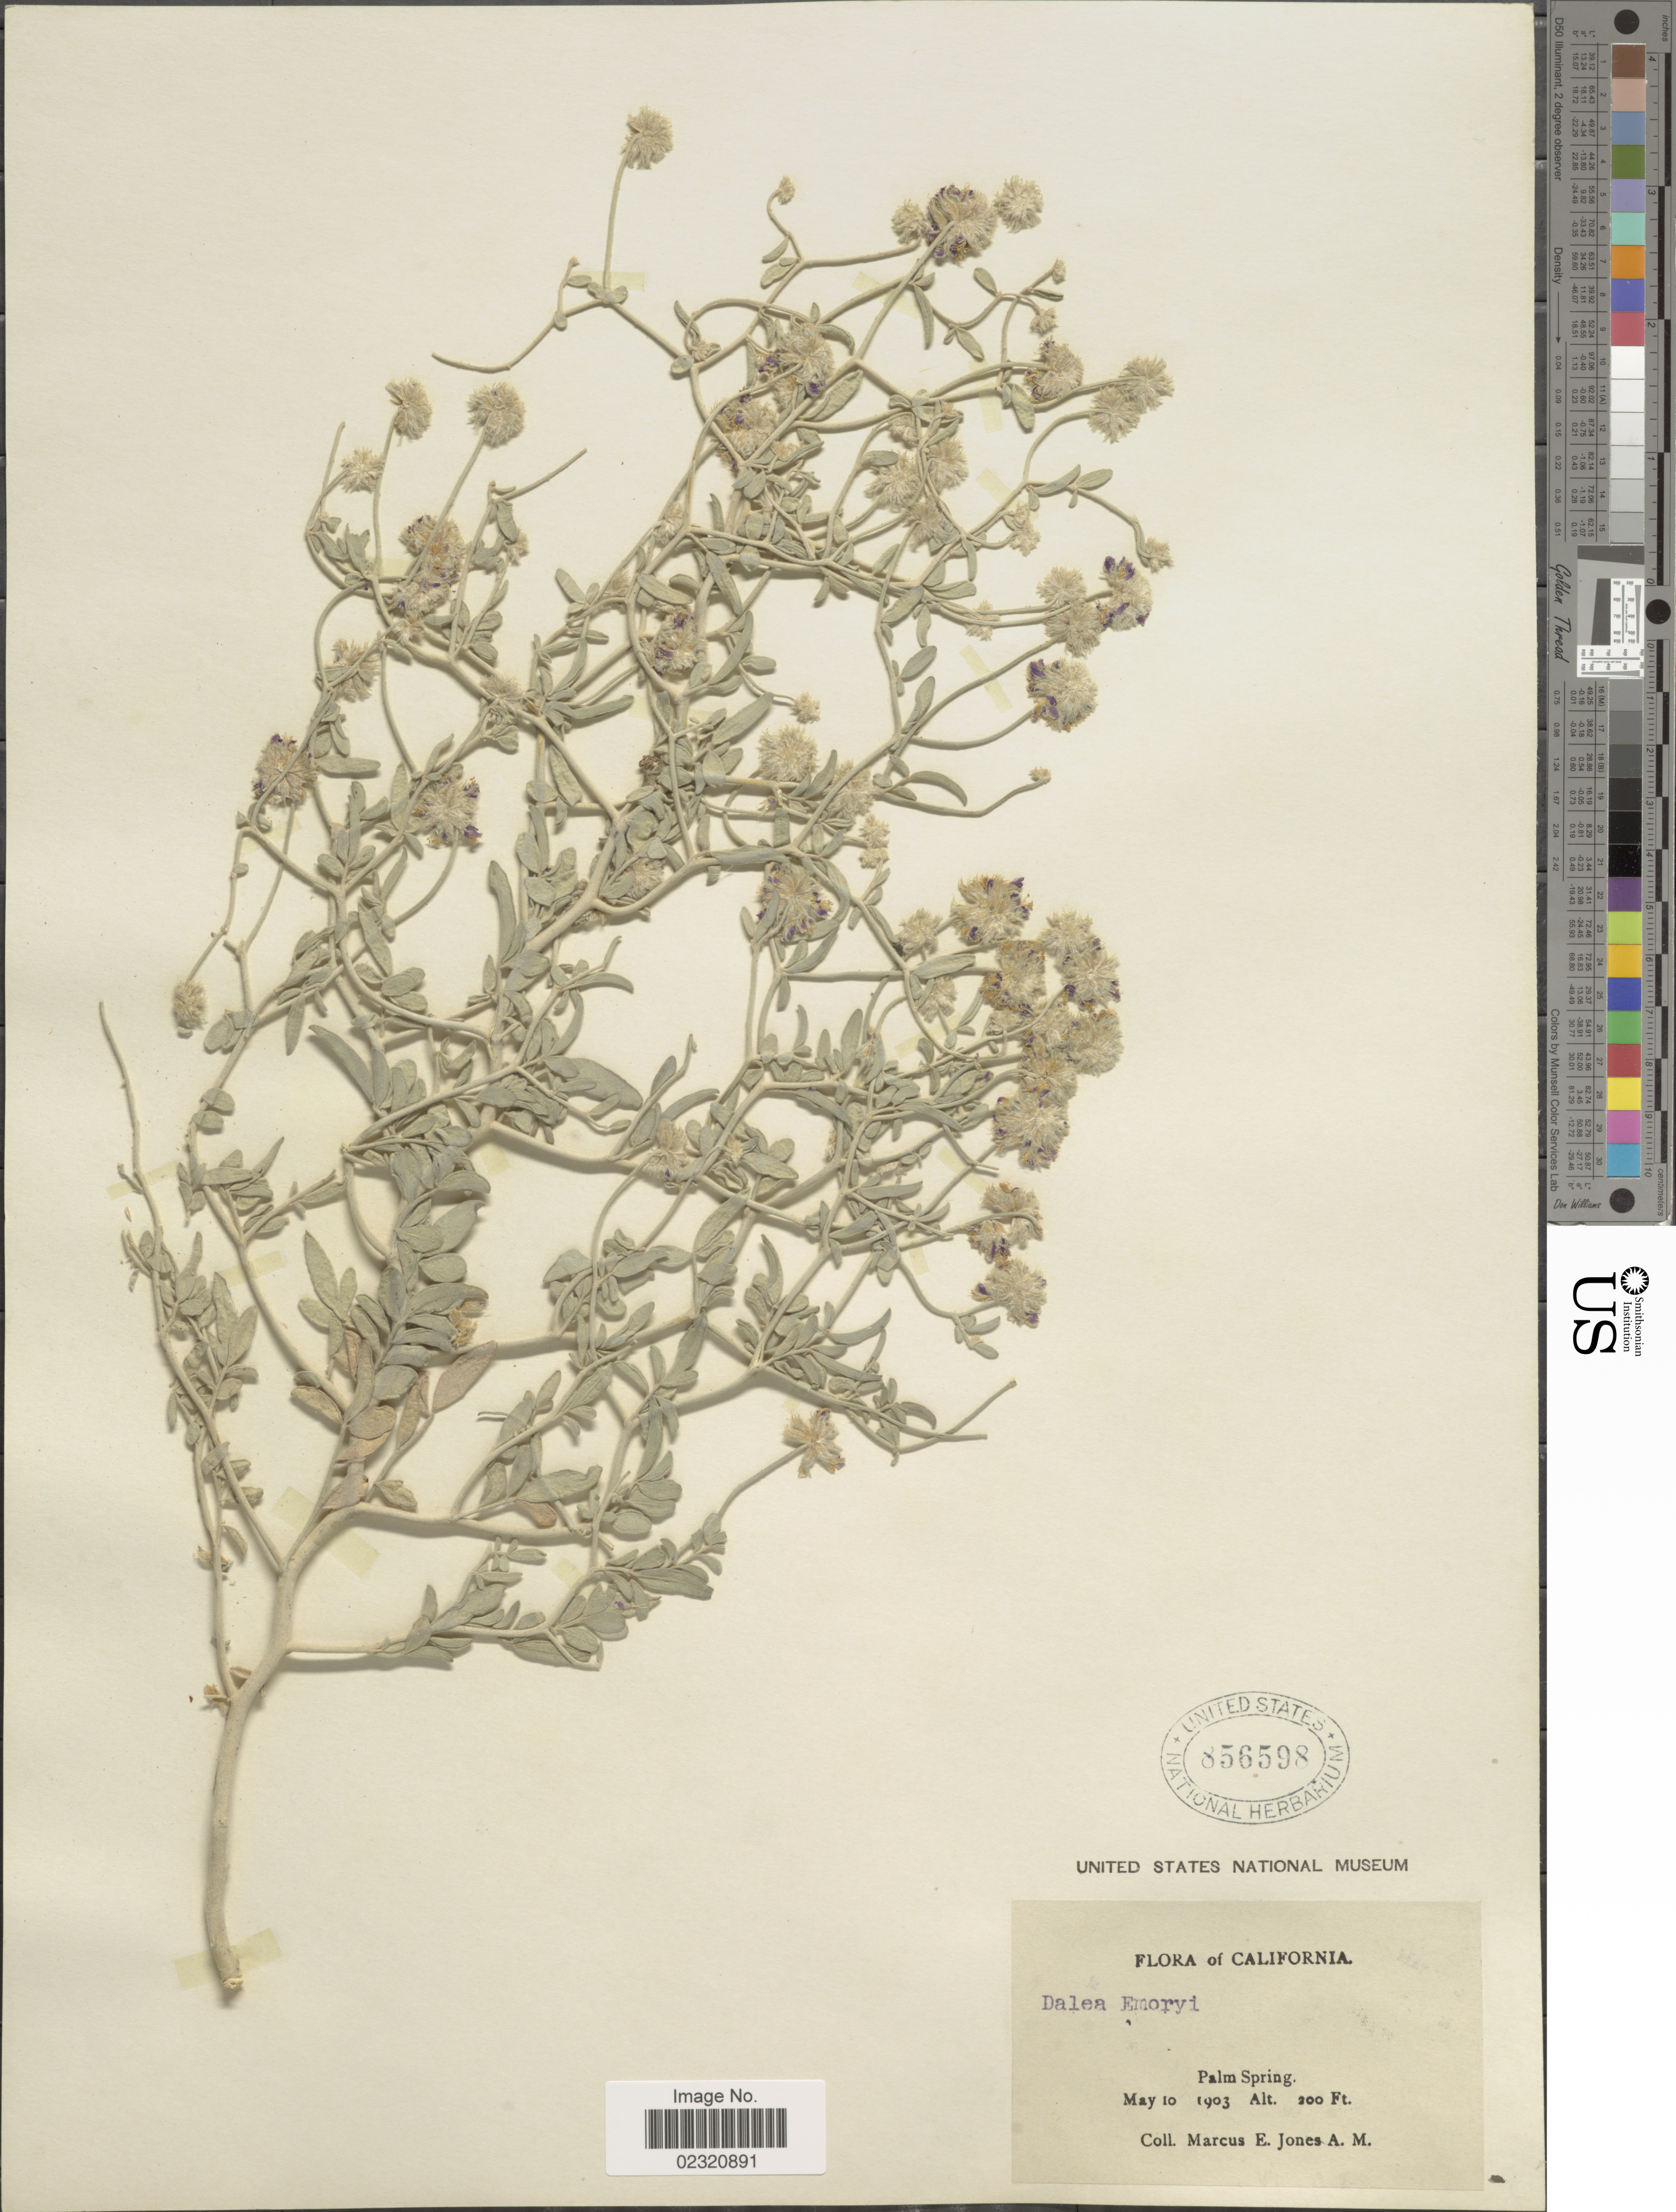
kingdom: Plantae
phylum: Tracheophyta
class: Magnoliopsida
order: Fabales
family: Fabaceae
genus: Psorothamnus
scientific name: Psorothamnus emoryi var. emoryi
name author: (A. Gray) Rydb.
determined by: Strong, M. T., (US), Smithsonian Institution - National Museum of Natural History (UNITED STATES)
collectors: M. E. Jones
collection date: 1903-05-10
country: United States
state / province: California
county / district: Riverside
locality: Palm Springs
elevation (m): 61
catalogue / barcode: US 856598